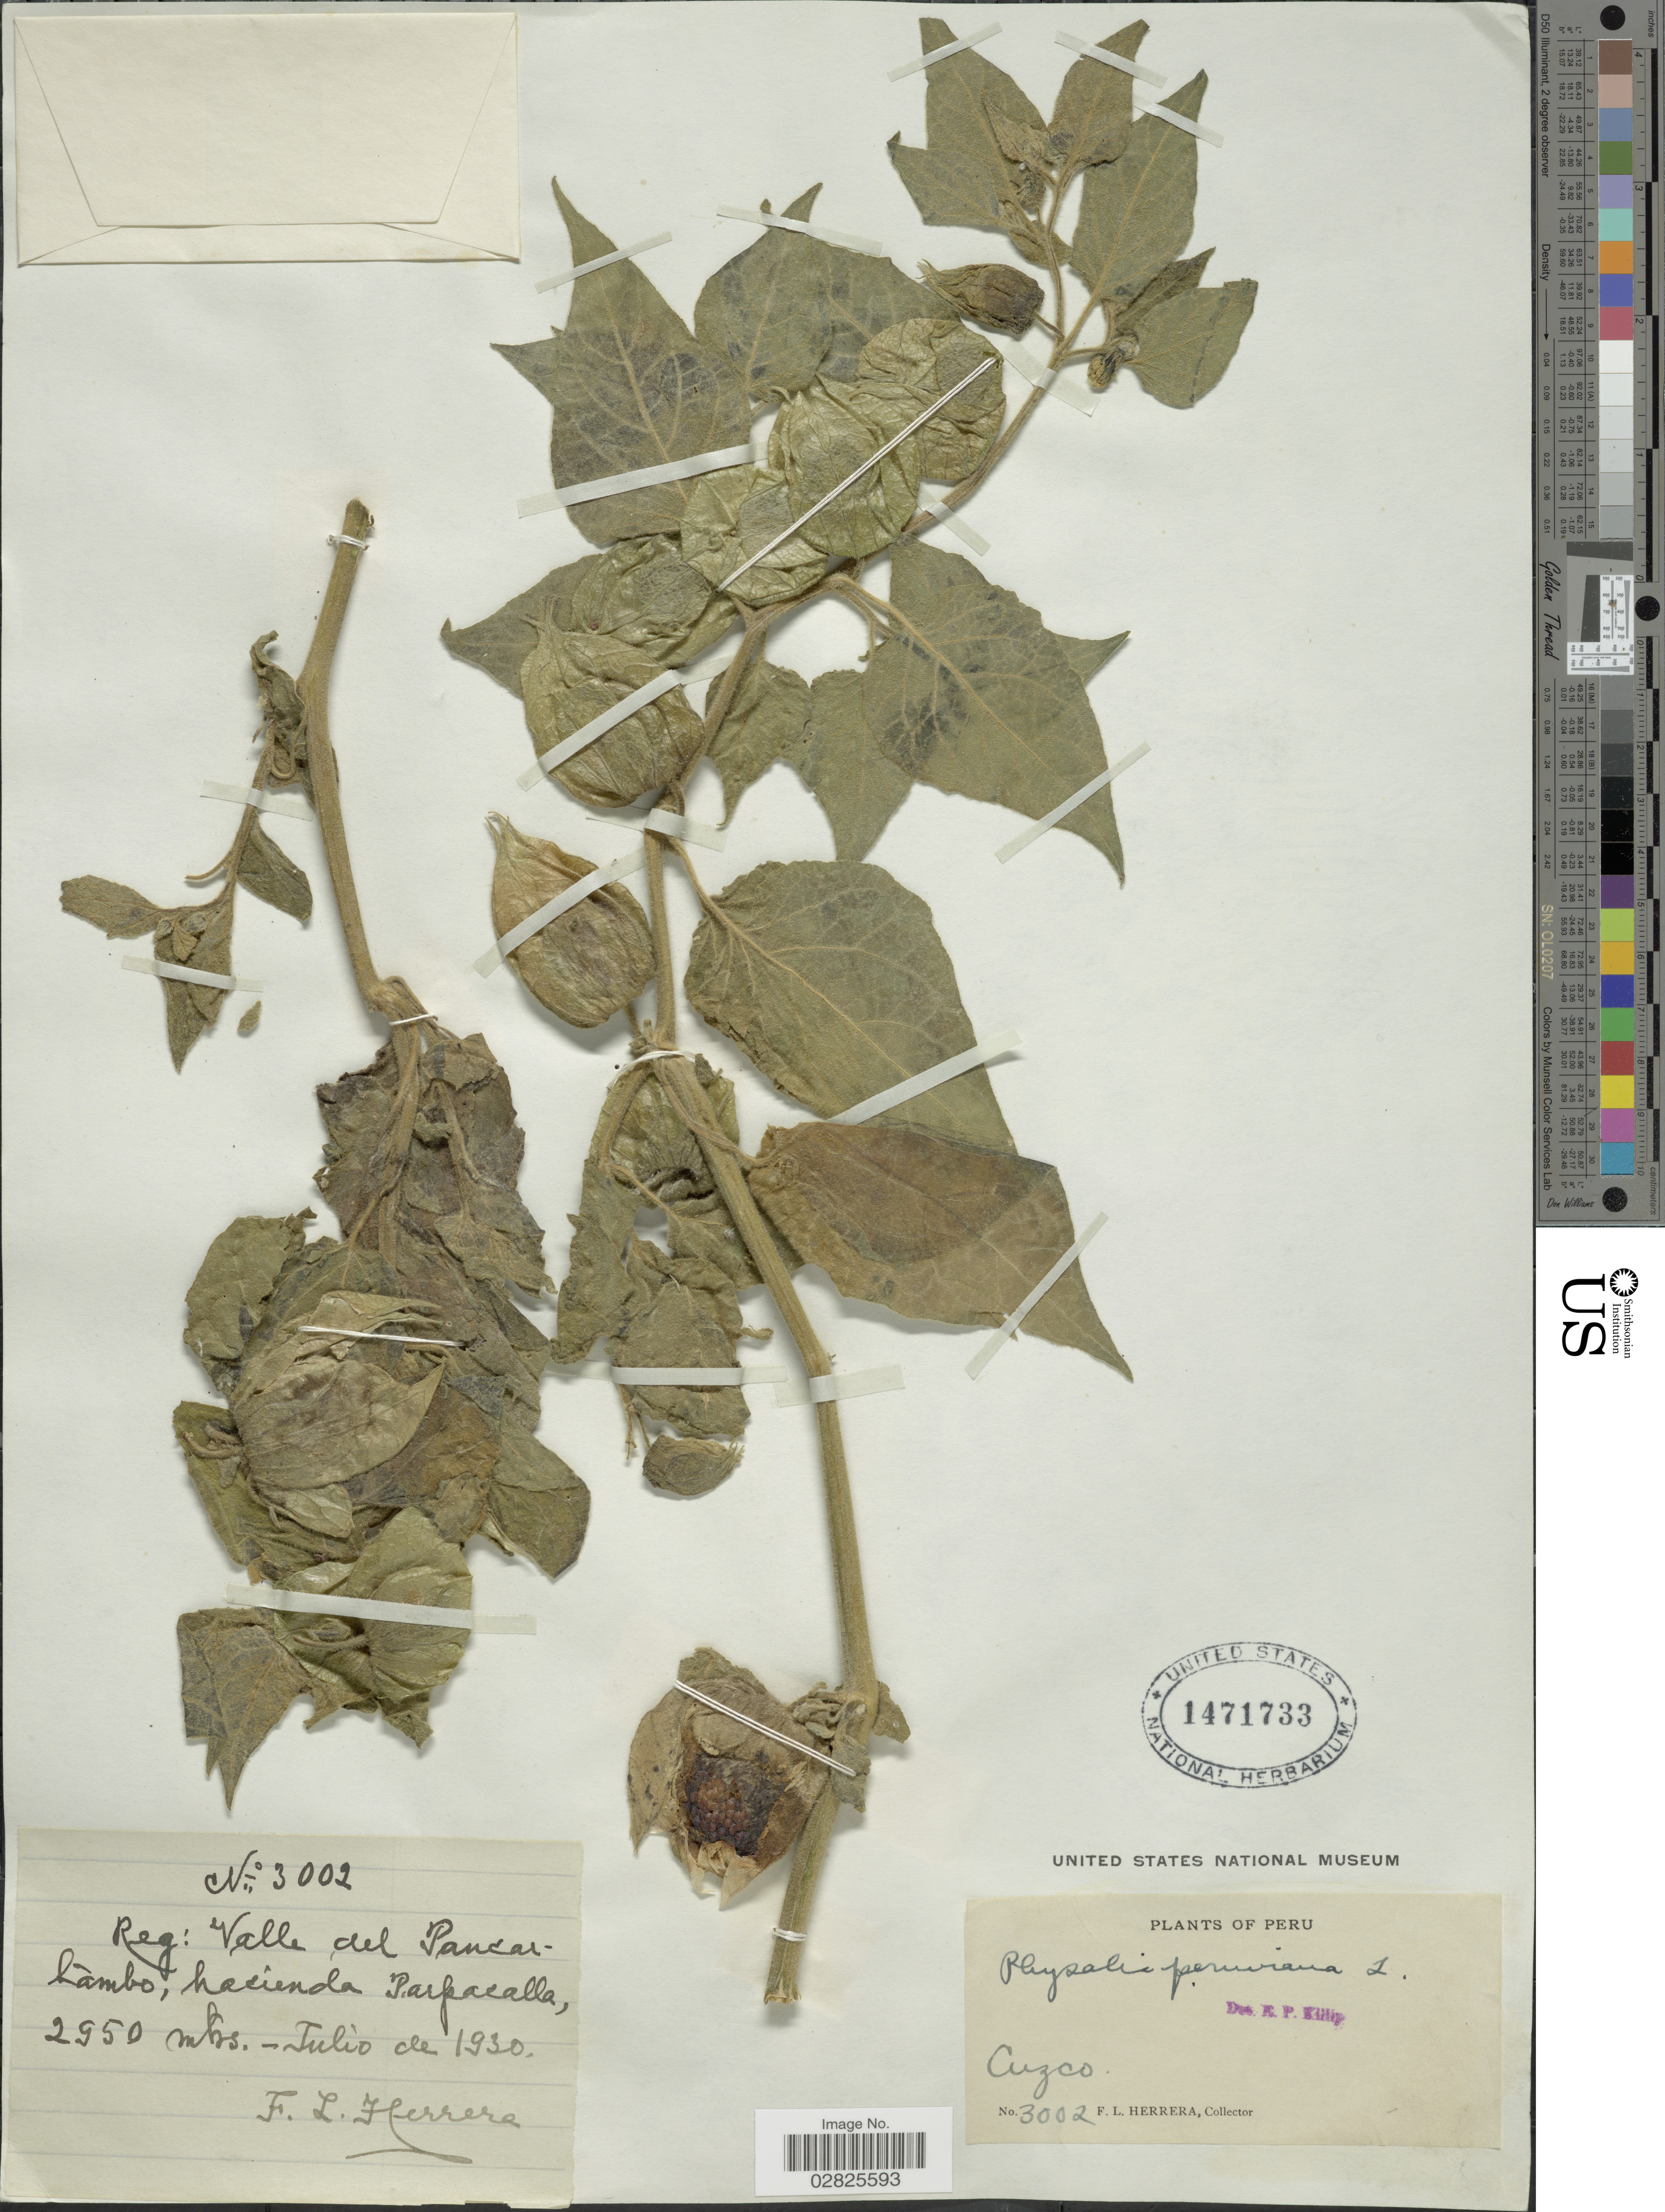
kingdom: Plantae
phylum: Tracheophyta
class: Magnoliopsida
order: Solanales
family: Solanaceae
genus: Physalis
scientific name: Physalis peruviana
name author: L.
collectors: F. L. Herrera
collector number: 3002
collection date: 1930-07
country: Peru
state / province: Cusco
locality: Valle del Paucartambo, hacienda Parpacalla. Cuzco.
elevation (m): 2950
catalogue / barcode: US 1471733